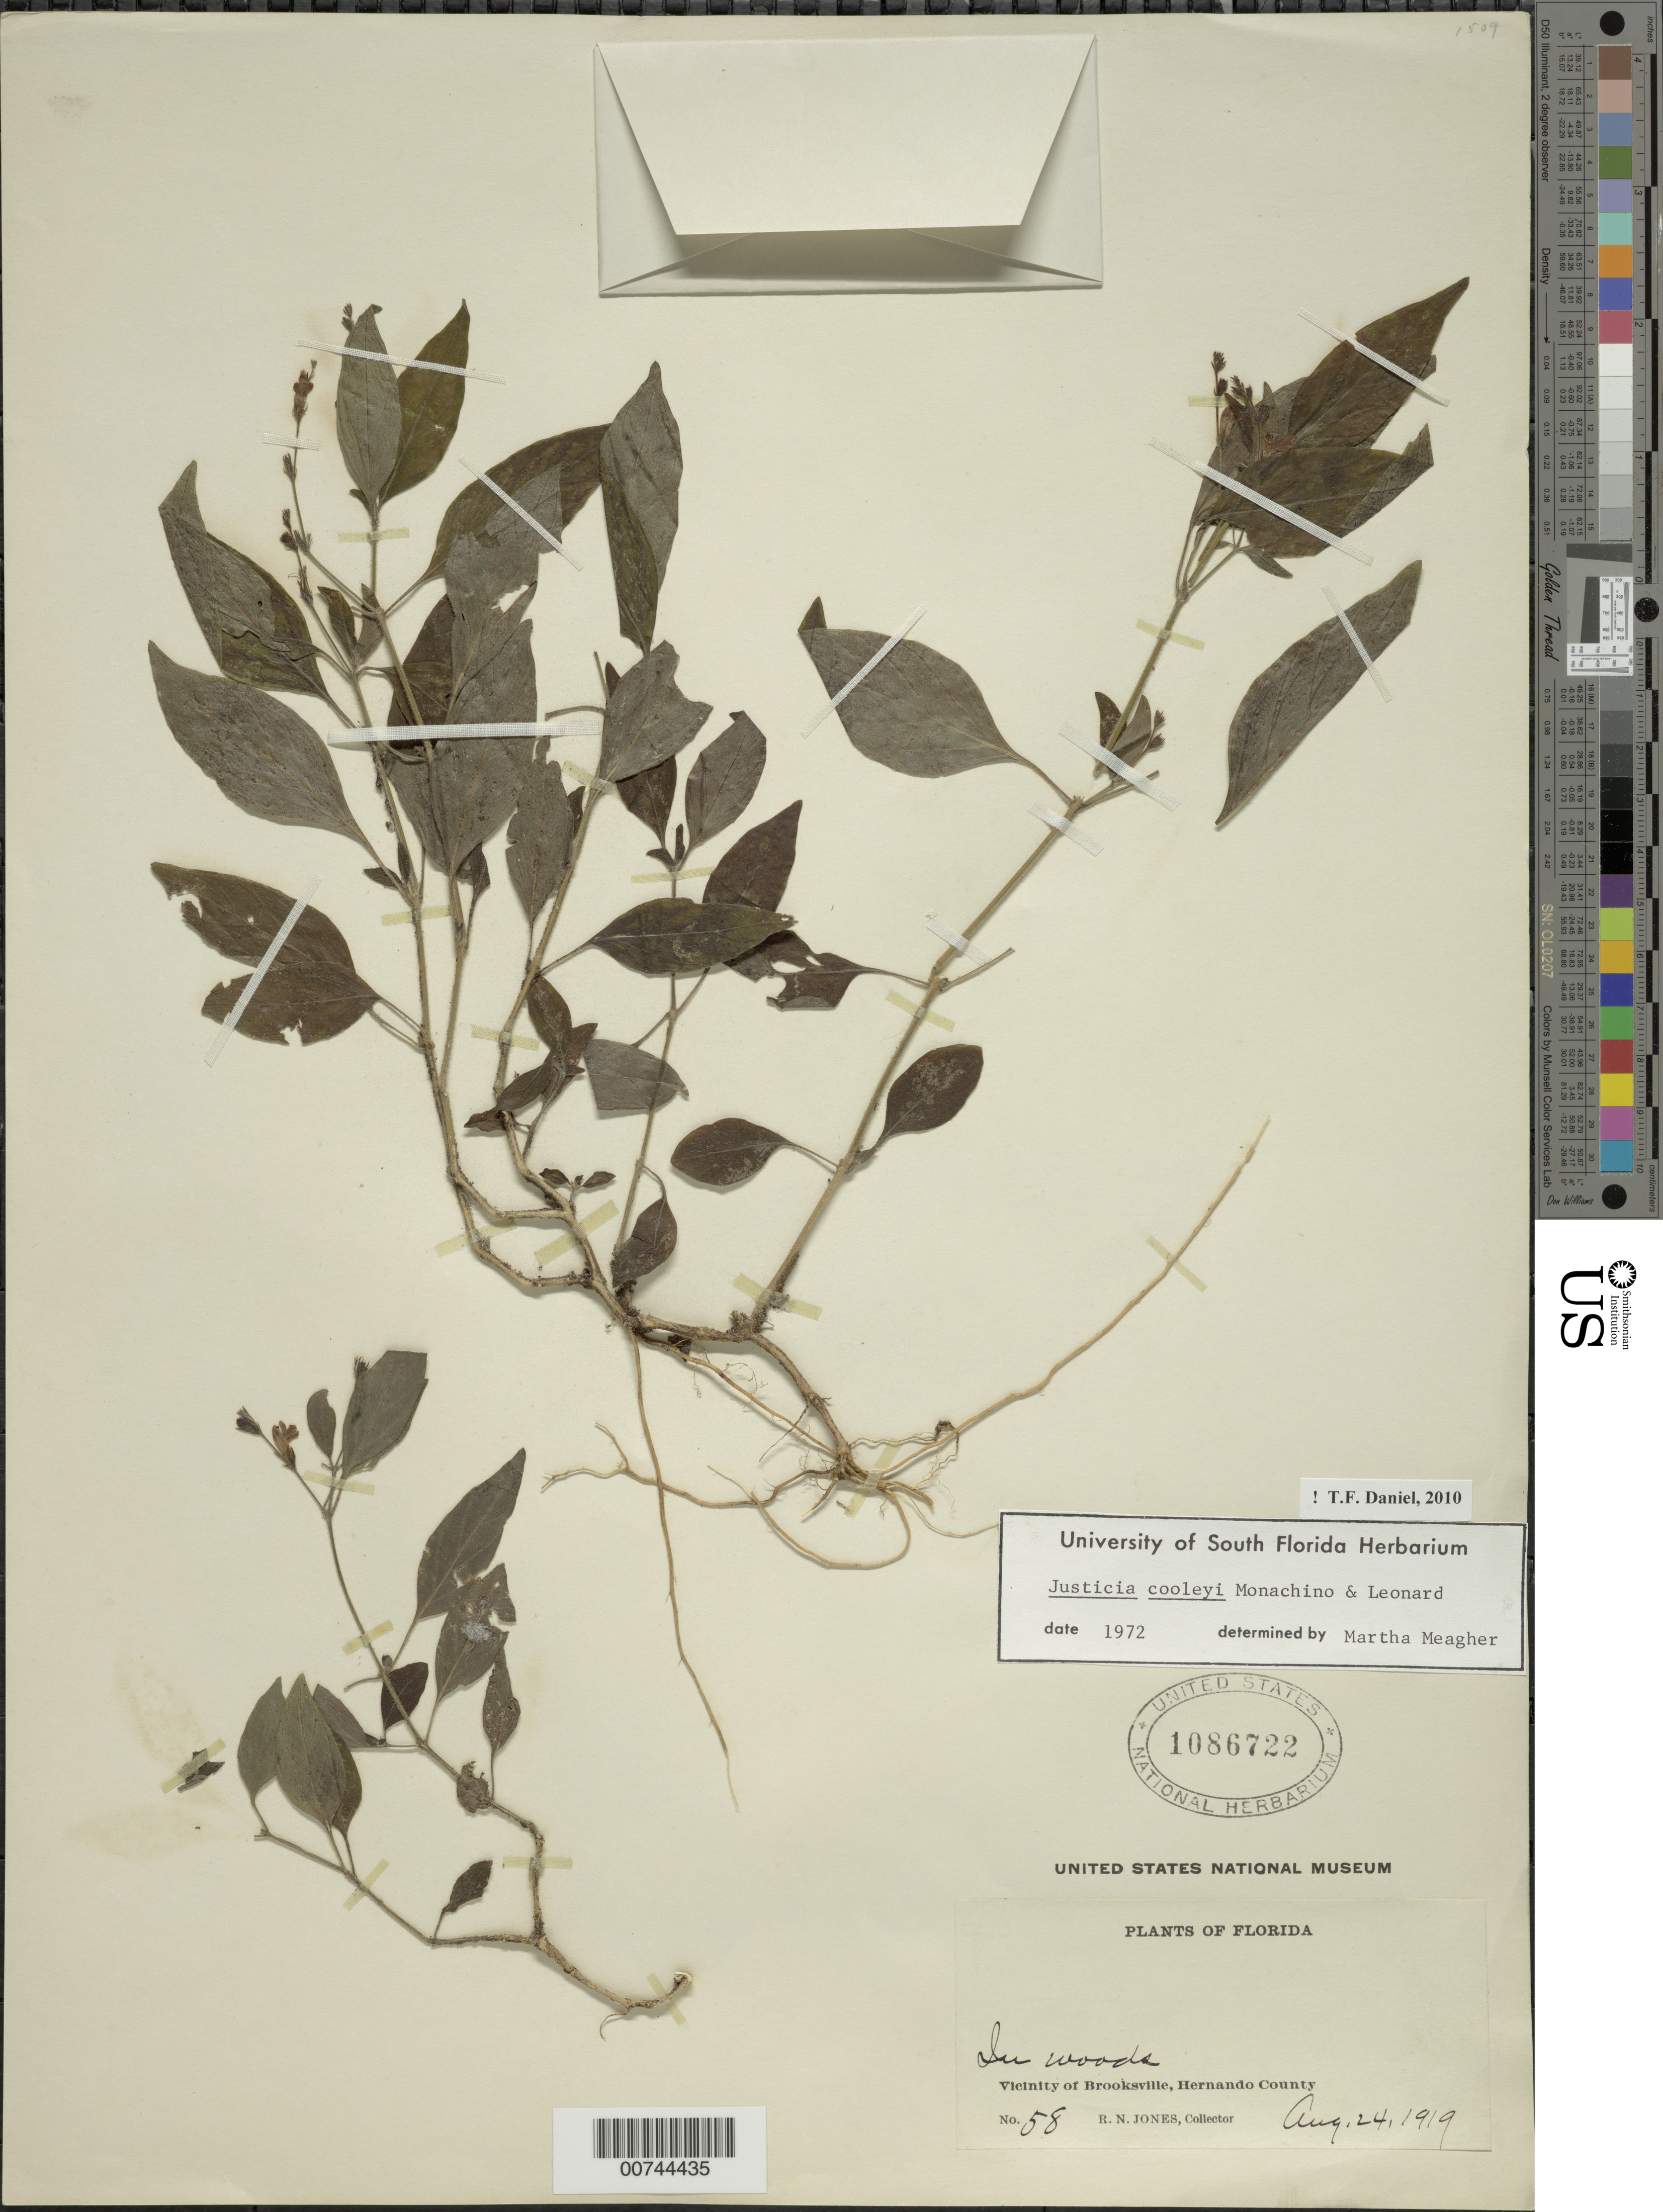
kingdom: Plantae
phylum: Tracheophyta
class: Magnoliopsida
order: Lamiales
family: Acanthaceae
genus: Justicia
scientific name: Justicia cooleyi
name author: Leonard & Monach.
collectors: R. N. Jones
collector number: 58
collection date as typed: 24 Aug 1919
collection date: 1919-08-24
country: United States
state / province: Florida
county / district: Hernando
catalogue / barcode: US 1086722